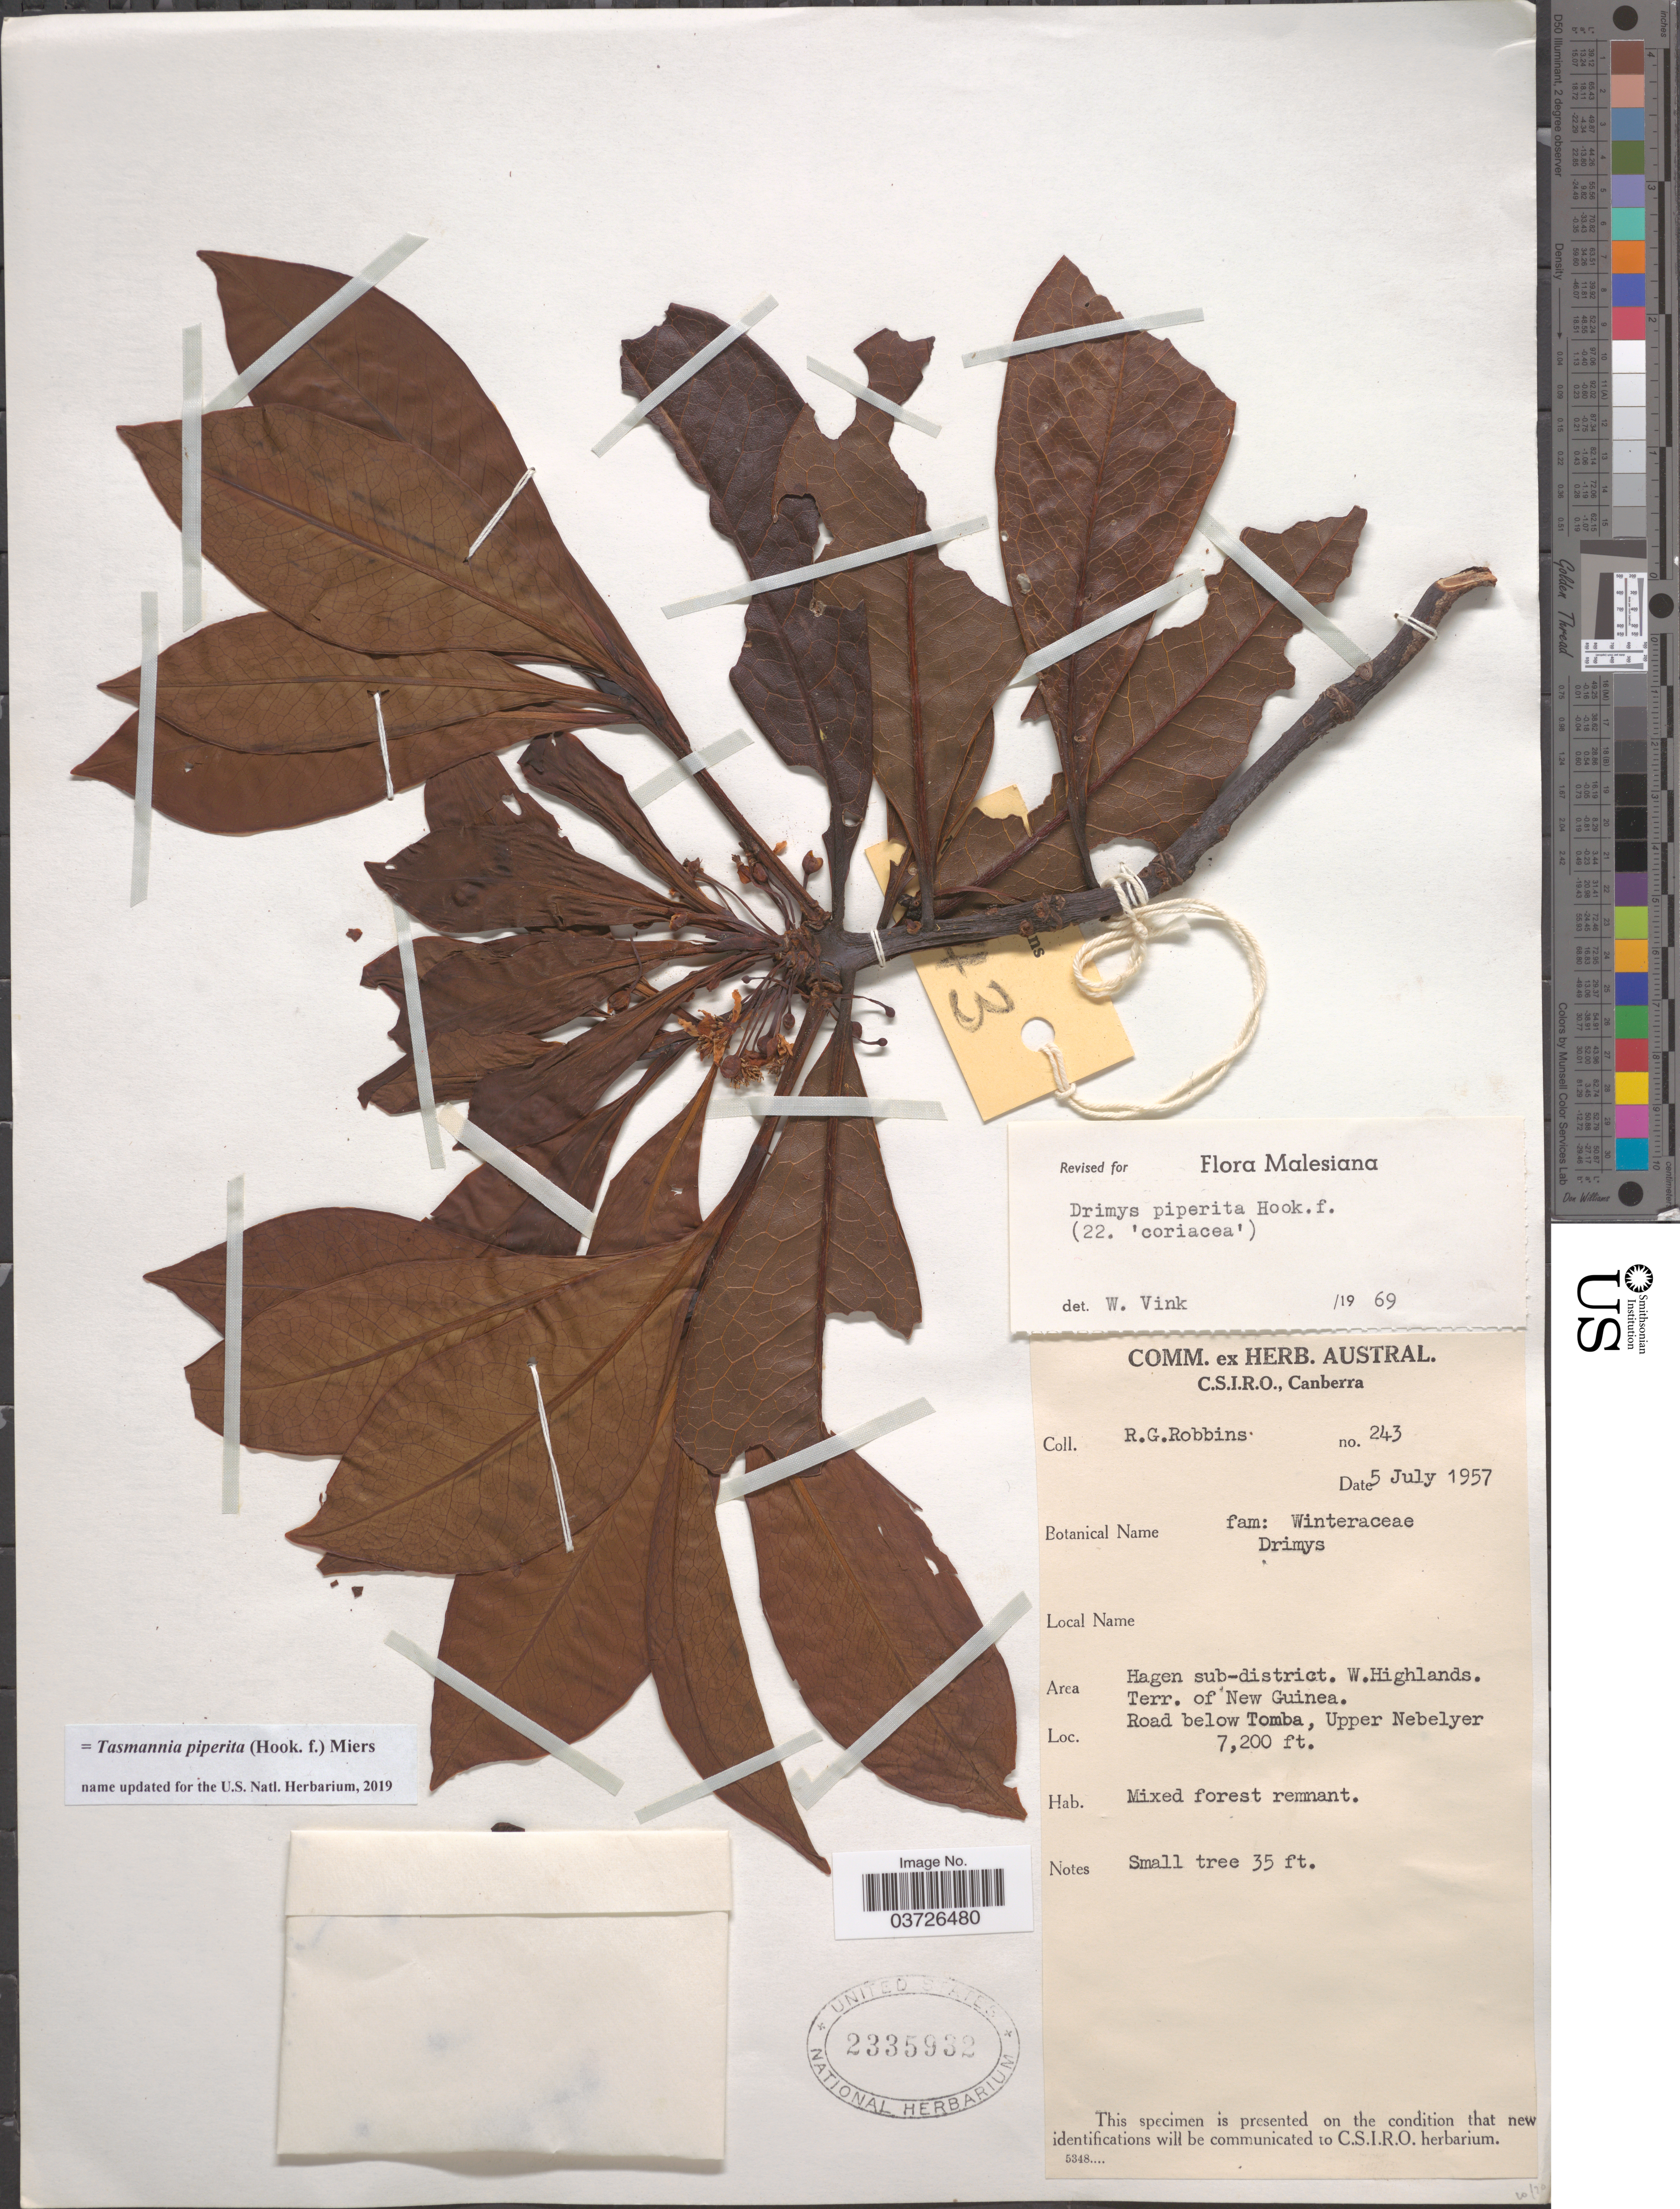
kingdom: Plantae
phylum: Tracheophyta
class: Magnoliopsida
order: Canellales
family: Winteraceae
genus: Tasmannia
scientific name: Tasmannia piperita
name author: (Hook. f.) Miers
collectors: R. Robbins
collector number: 243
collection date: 1957-07-05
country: Papua New Guinea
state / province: Western Highlands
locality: Hagen sub-district. W. Highlands. Terr. of New Guinea. Road below Tomba, Upper Nebelyer.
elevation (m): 2195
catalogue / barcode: US 2335932